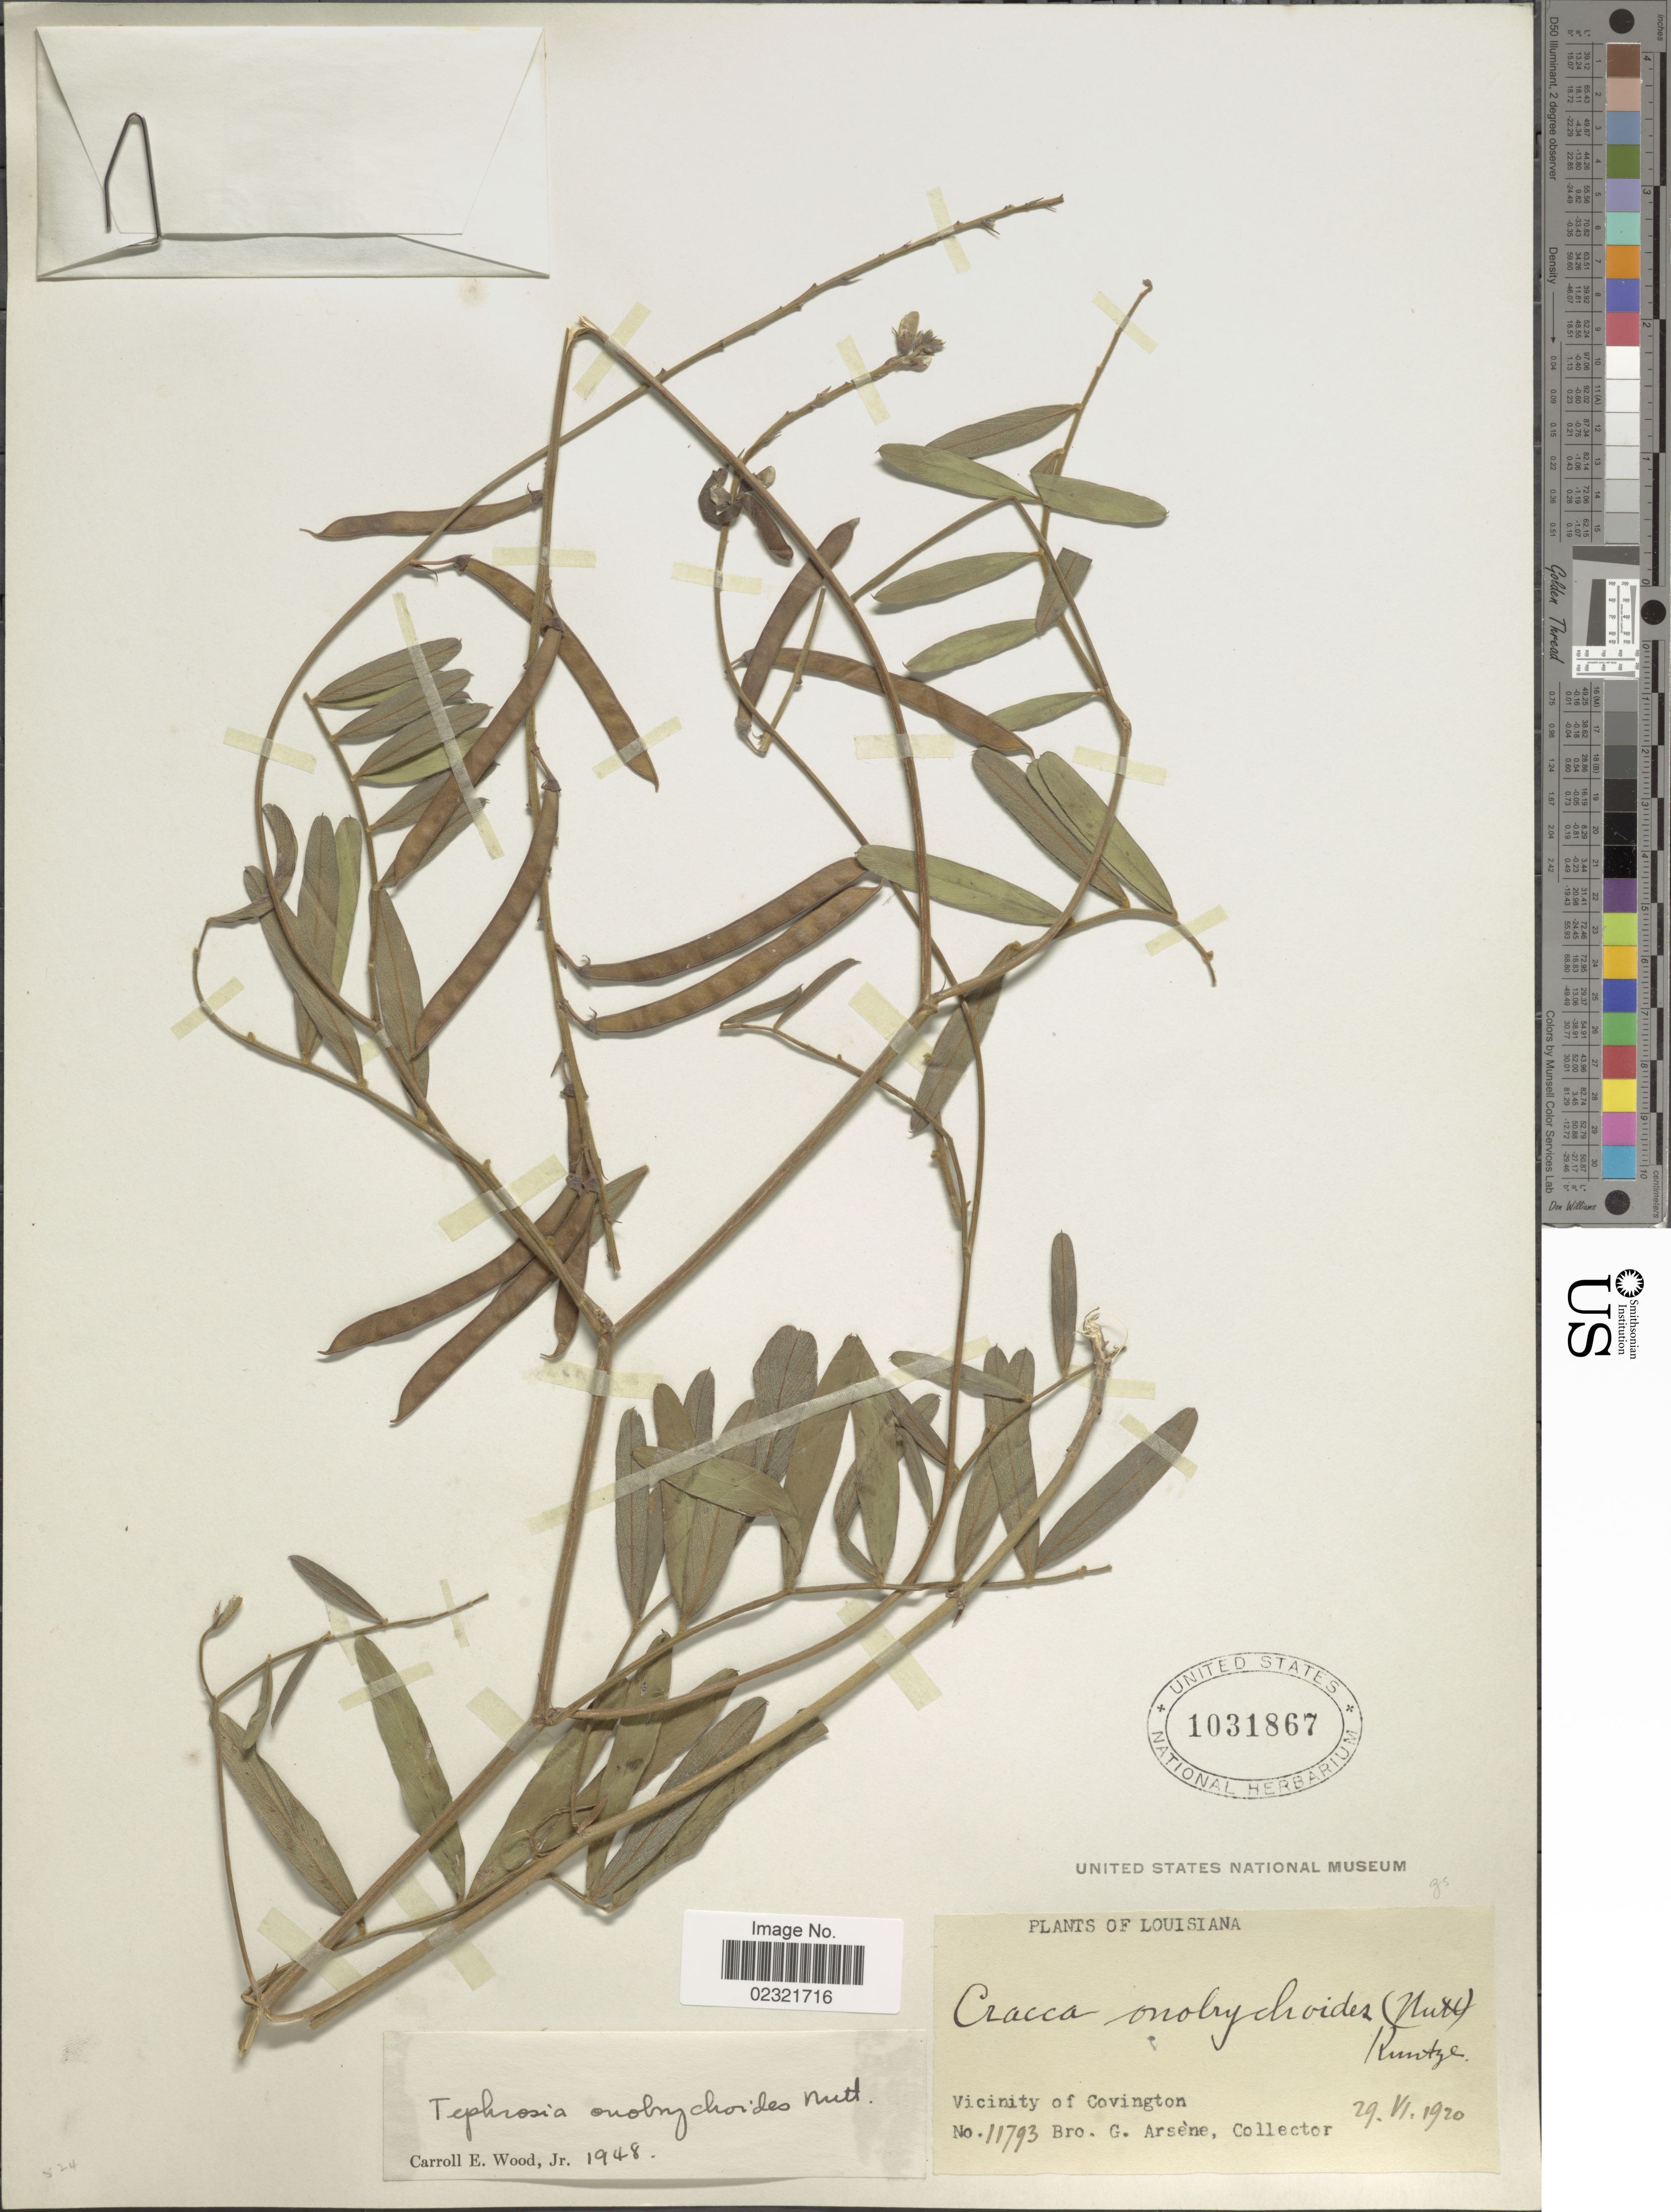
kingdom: Plantae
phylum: Tracheophyta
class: Magnoliopsida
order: Fabales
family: Fabaceae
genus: Tephrosia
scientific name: Tephrosia onobrychoides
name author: Nutt.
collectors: Bro. G. Arsène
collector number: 11793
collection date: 1920-06-29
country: United States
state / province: Louisiana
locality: Vicinity of Covington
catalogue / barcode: US 1031867